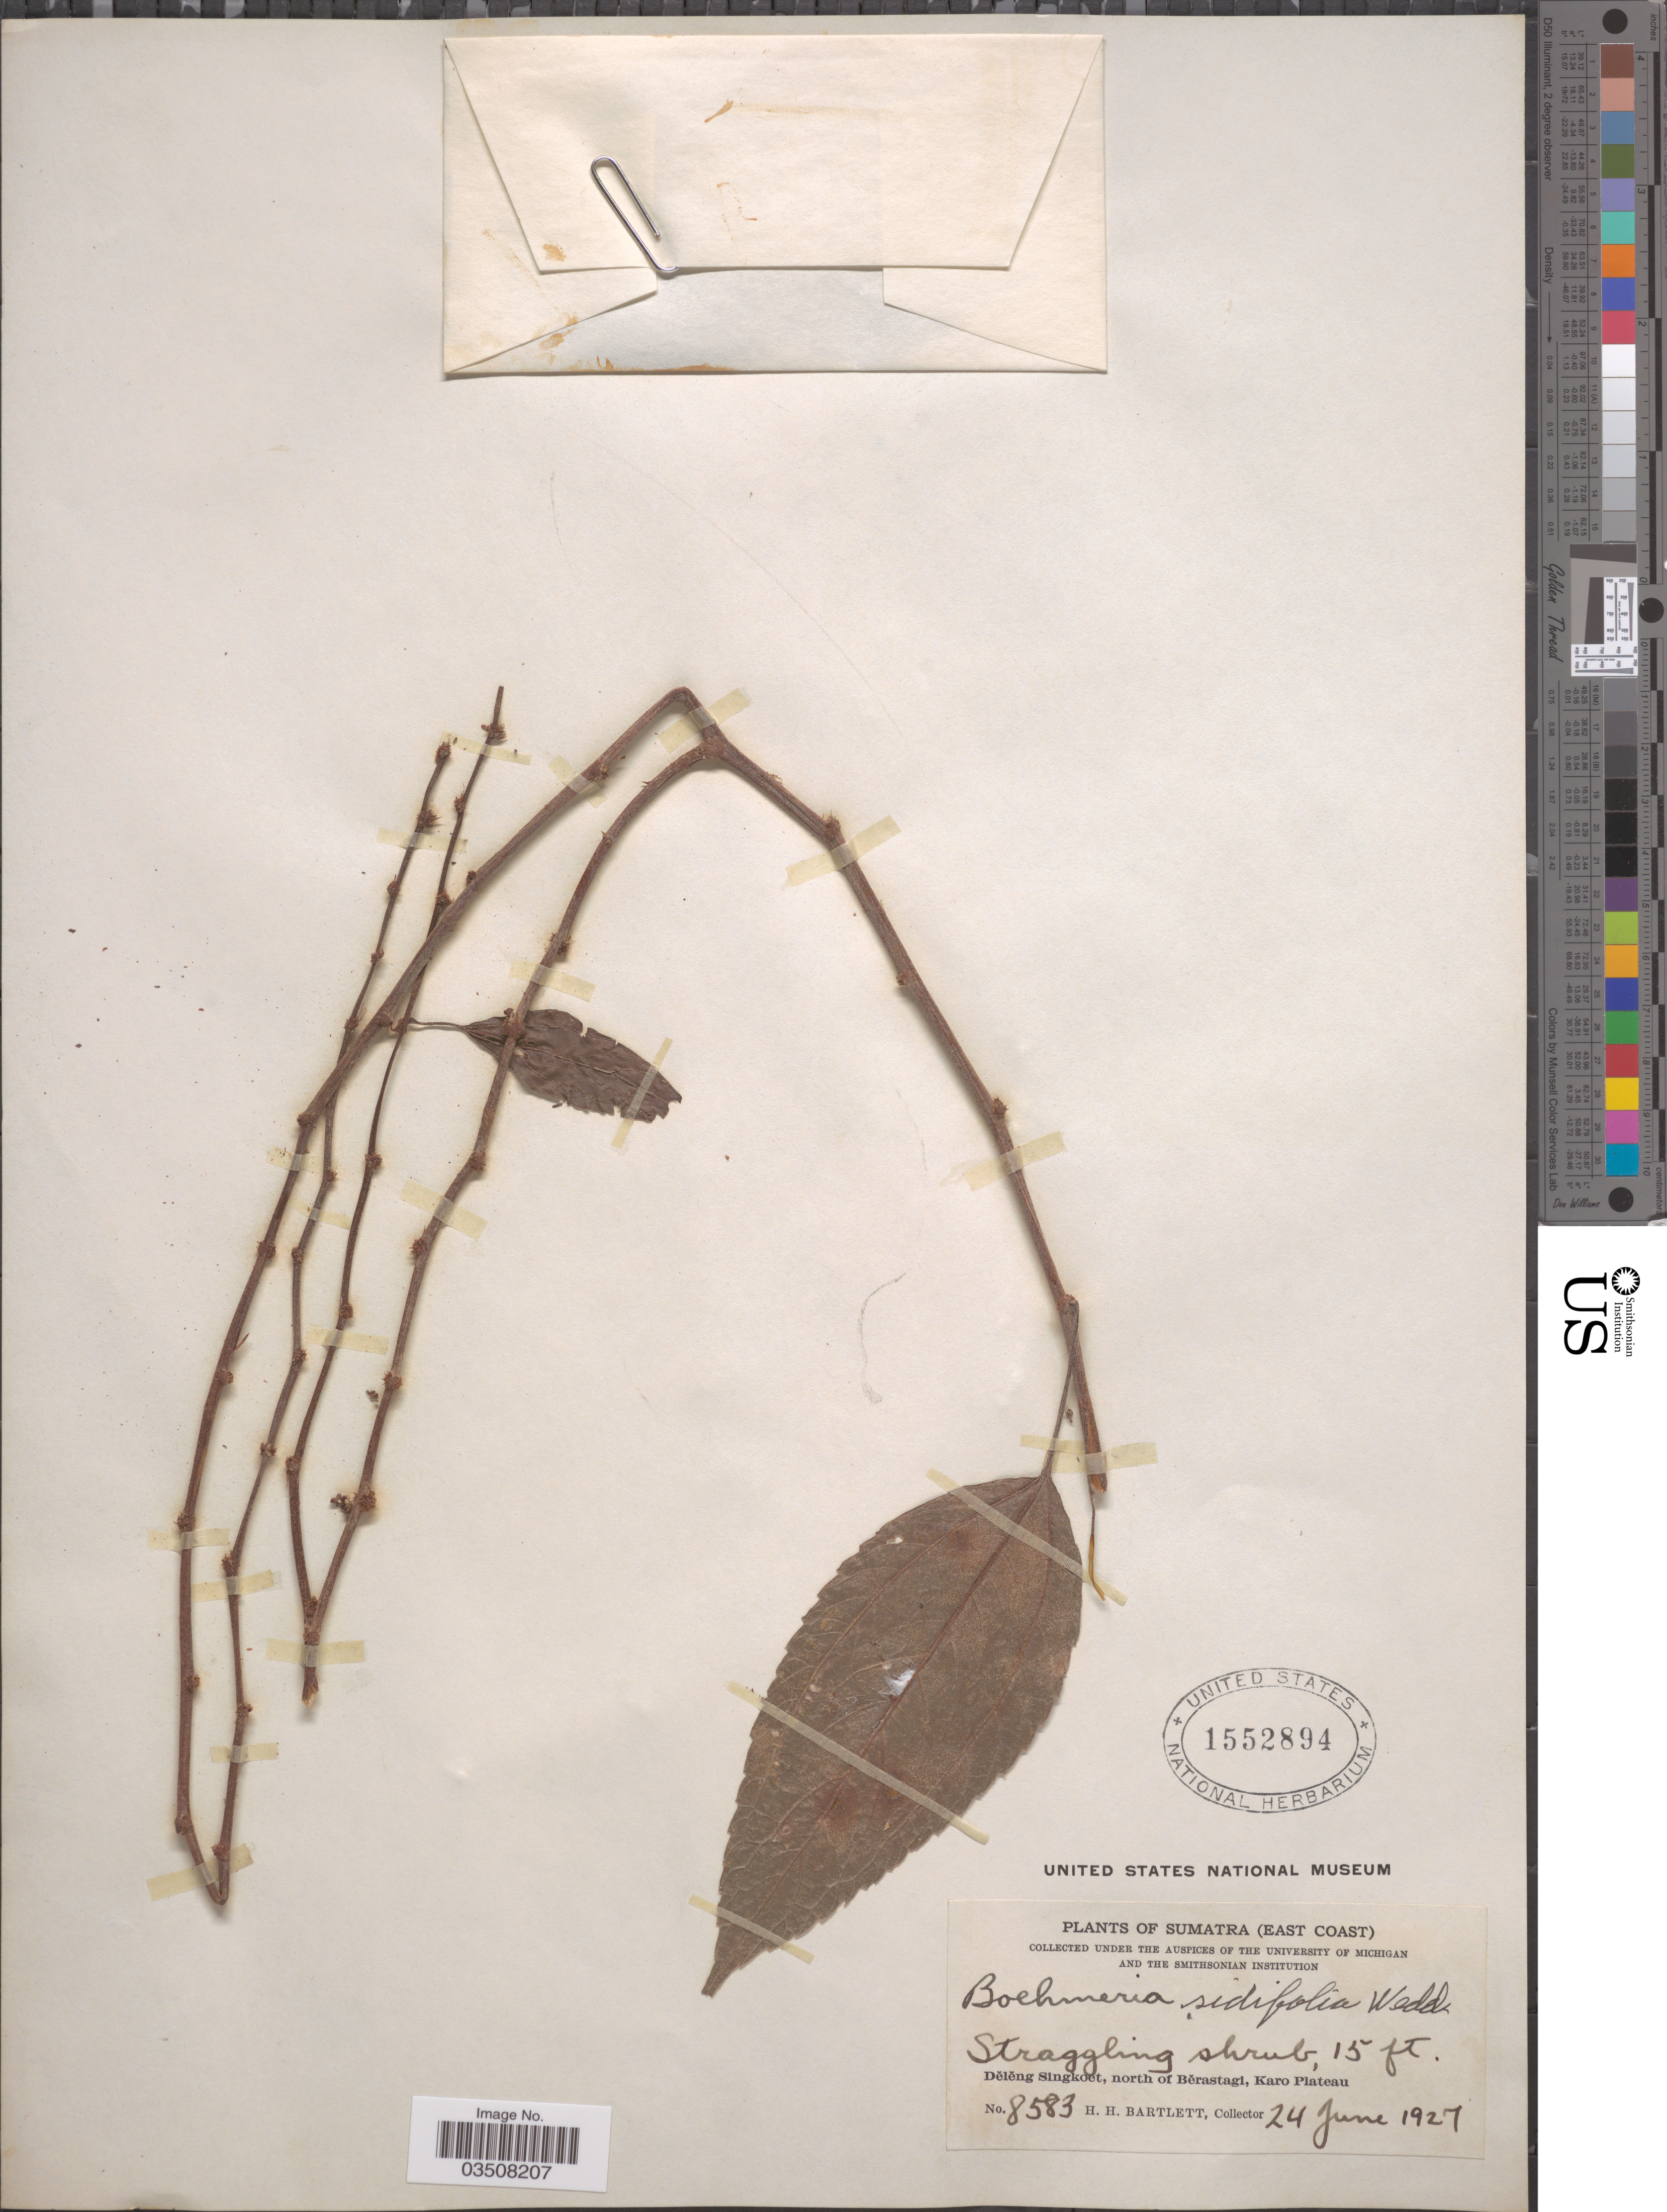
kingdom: Plantae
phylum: Tracheophyta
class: Magnoliopsida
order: Rosales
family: Urticaceae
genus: Boehmeria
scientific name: Boehmeria sidifolia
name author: Wedd.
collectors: H. H. Bartlett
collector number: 8583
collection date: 1927-06-24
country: Indonesia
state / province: Sumatra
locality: (East Coast). Deleng Singkoet, north of Berastagi, Karo Plateau.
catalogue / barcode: US 1552894